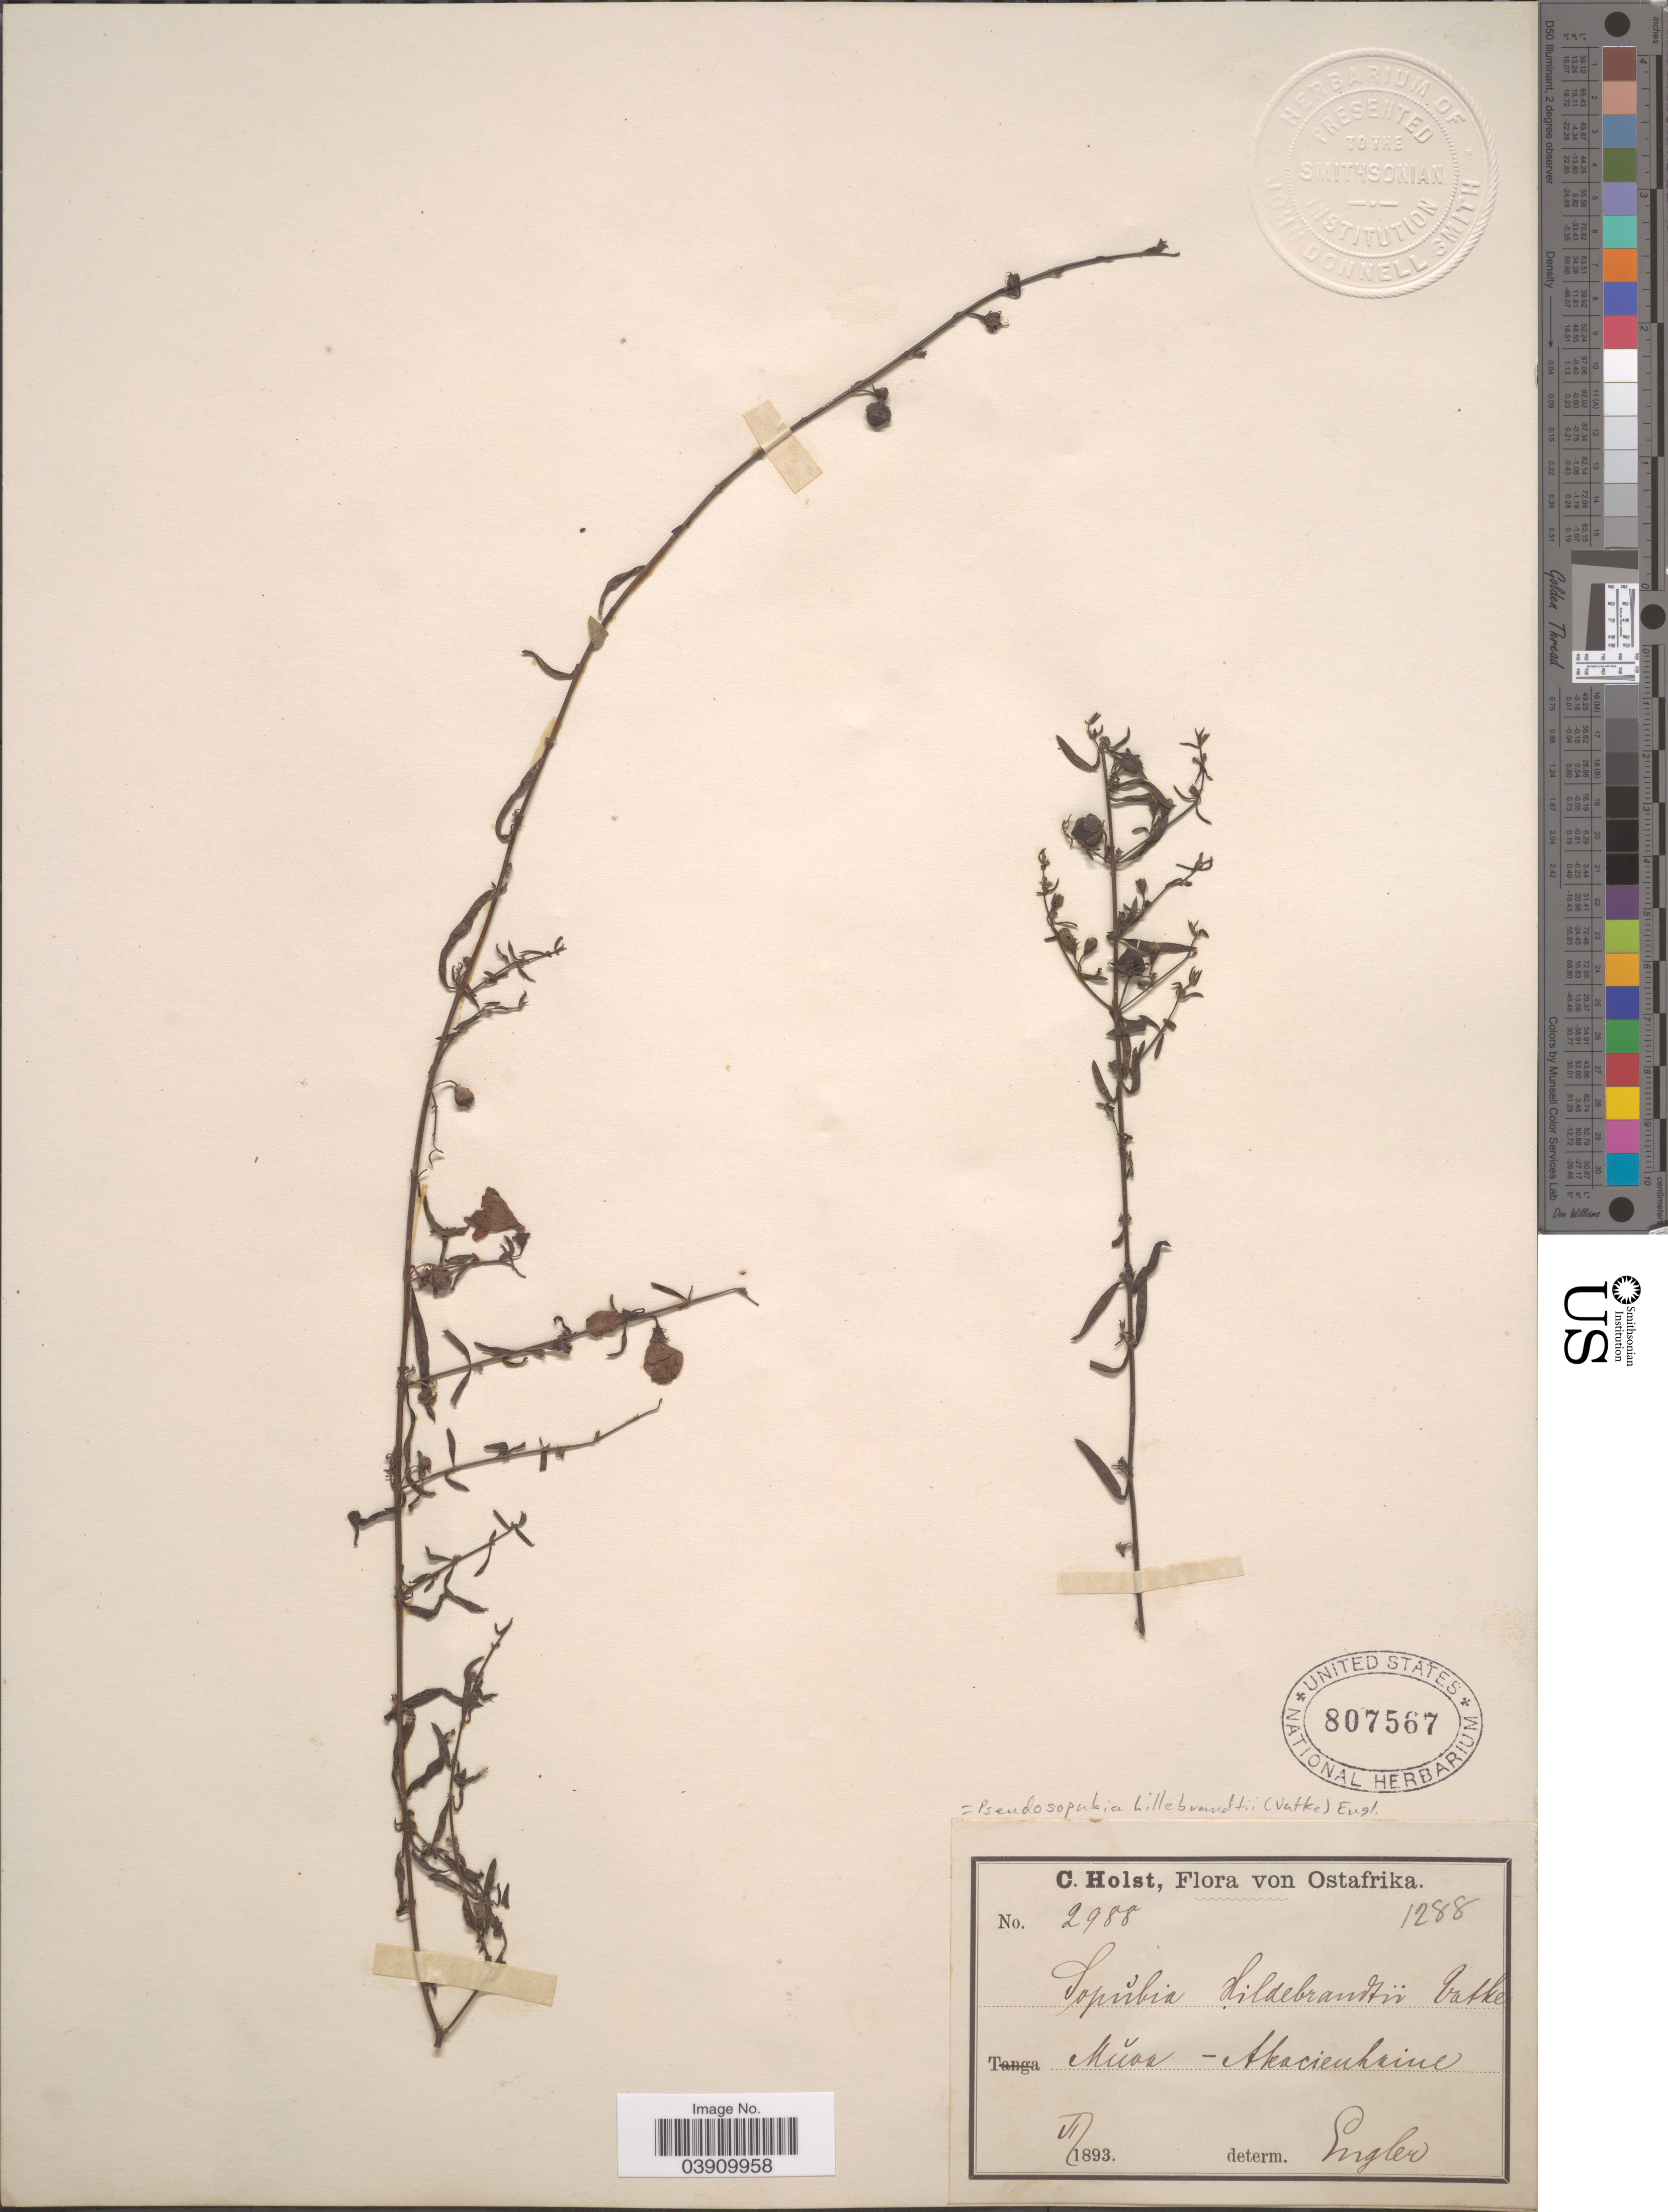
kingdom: Plantae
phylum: Tracheophyta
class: Magnoliopsida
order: Lamiales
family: Orobanchaceae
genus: Pseudosopubia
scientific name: Pseudosopubia hildebrandtii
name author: (Vatke) Engl.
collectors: C. H. Holst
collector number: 2988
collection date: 1893-06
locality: Ostafrika. Musa [interpreted] - Akacienkaine [interpreted].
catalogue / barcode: US 807567